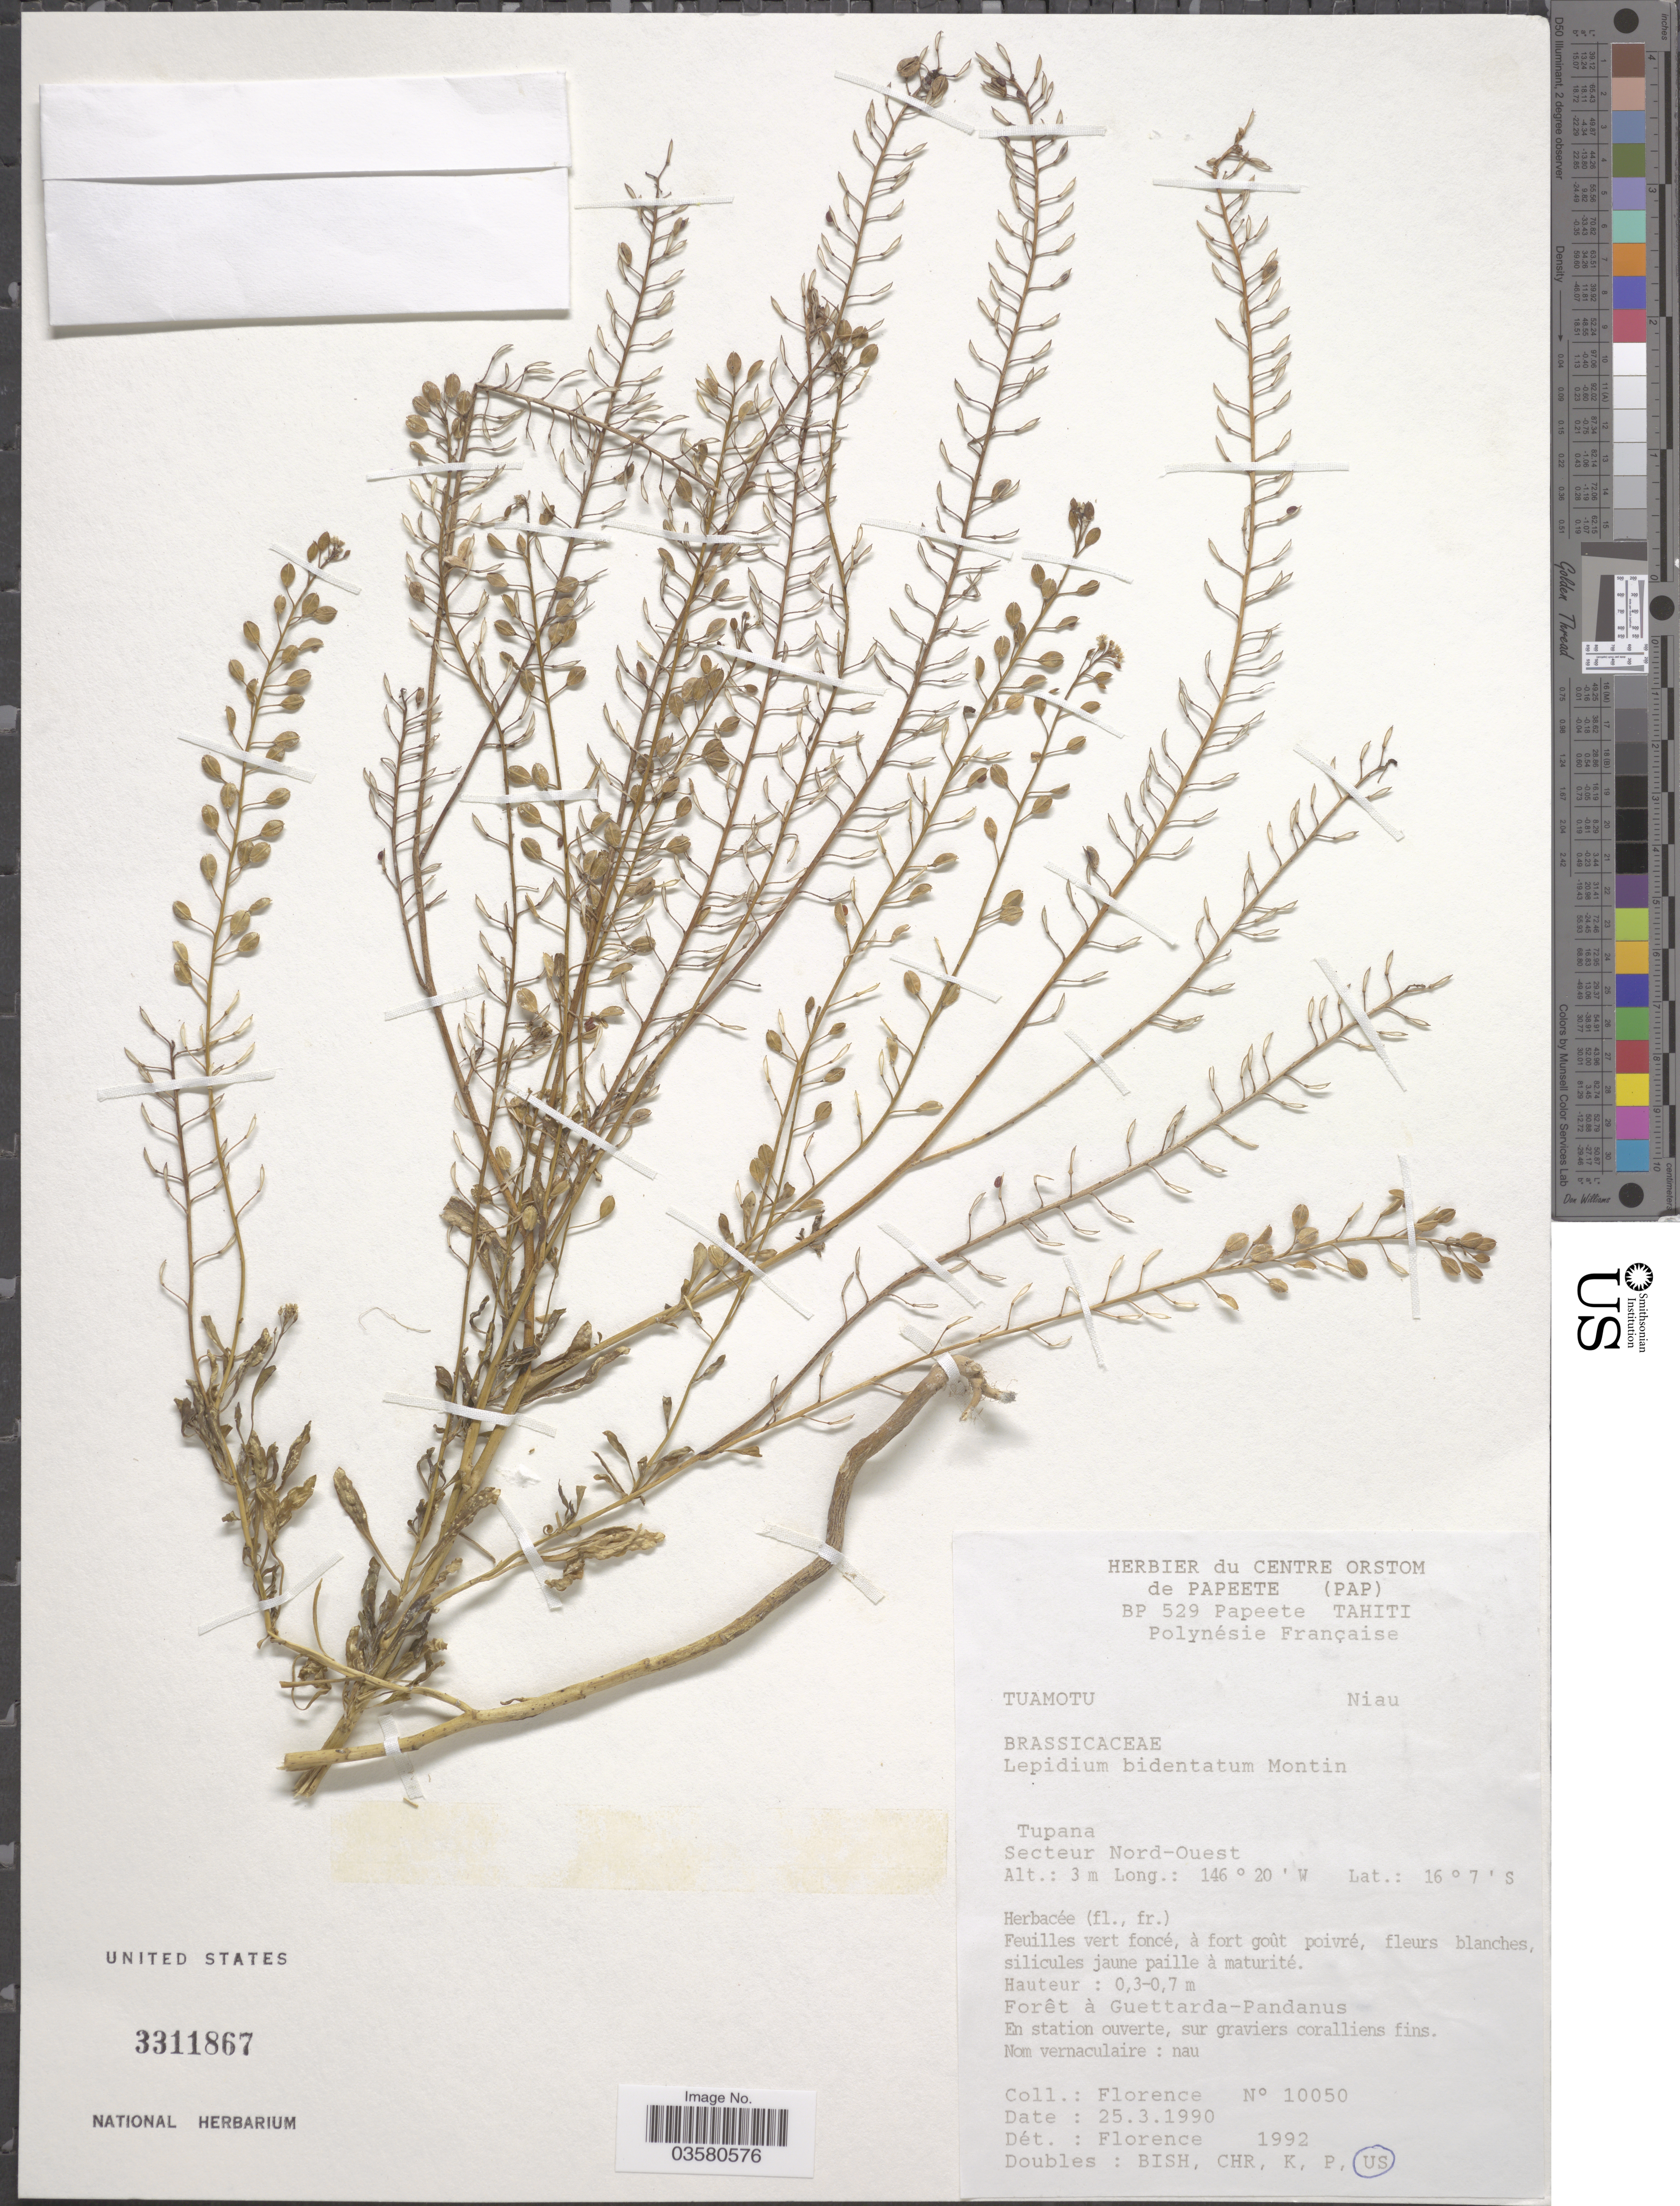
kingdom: Plantae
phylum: Tracheophyta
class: Magnoliopsida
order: Brassicales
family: Brassicaceae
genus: Lepidium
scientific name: Lepidium bidentatum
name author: Montin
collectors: -. Florence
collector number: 10050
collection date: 1990-03-25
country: French Polynesia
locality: Tuamotu, Niau. Tupana. Secteur Nord-Ouest.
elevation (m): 3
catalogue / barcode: US 3311867